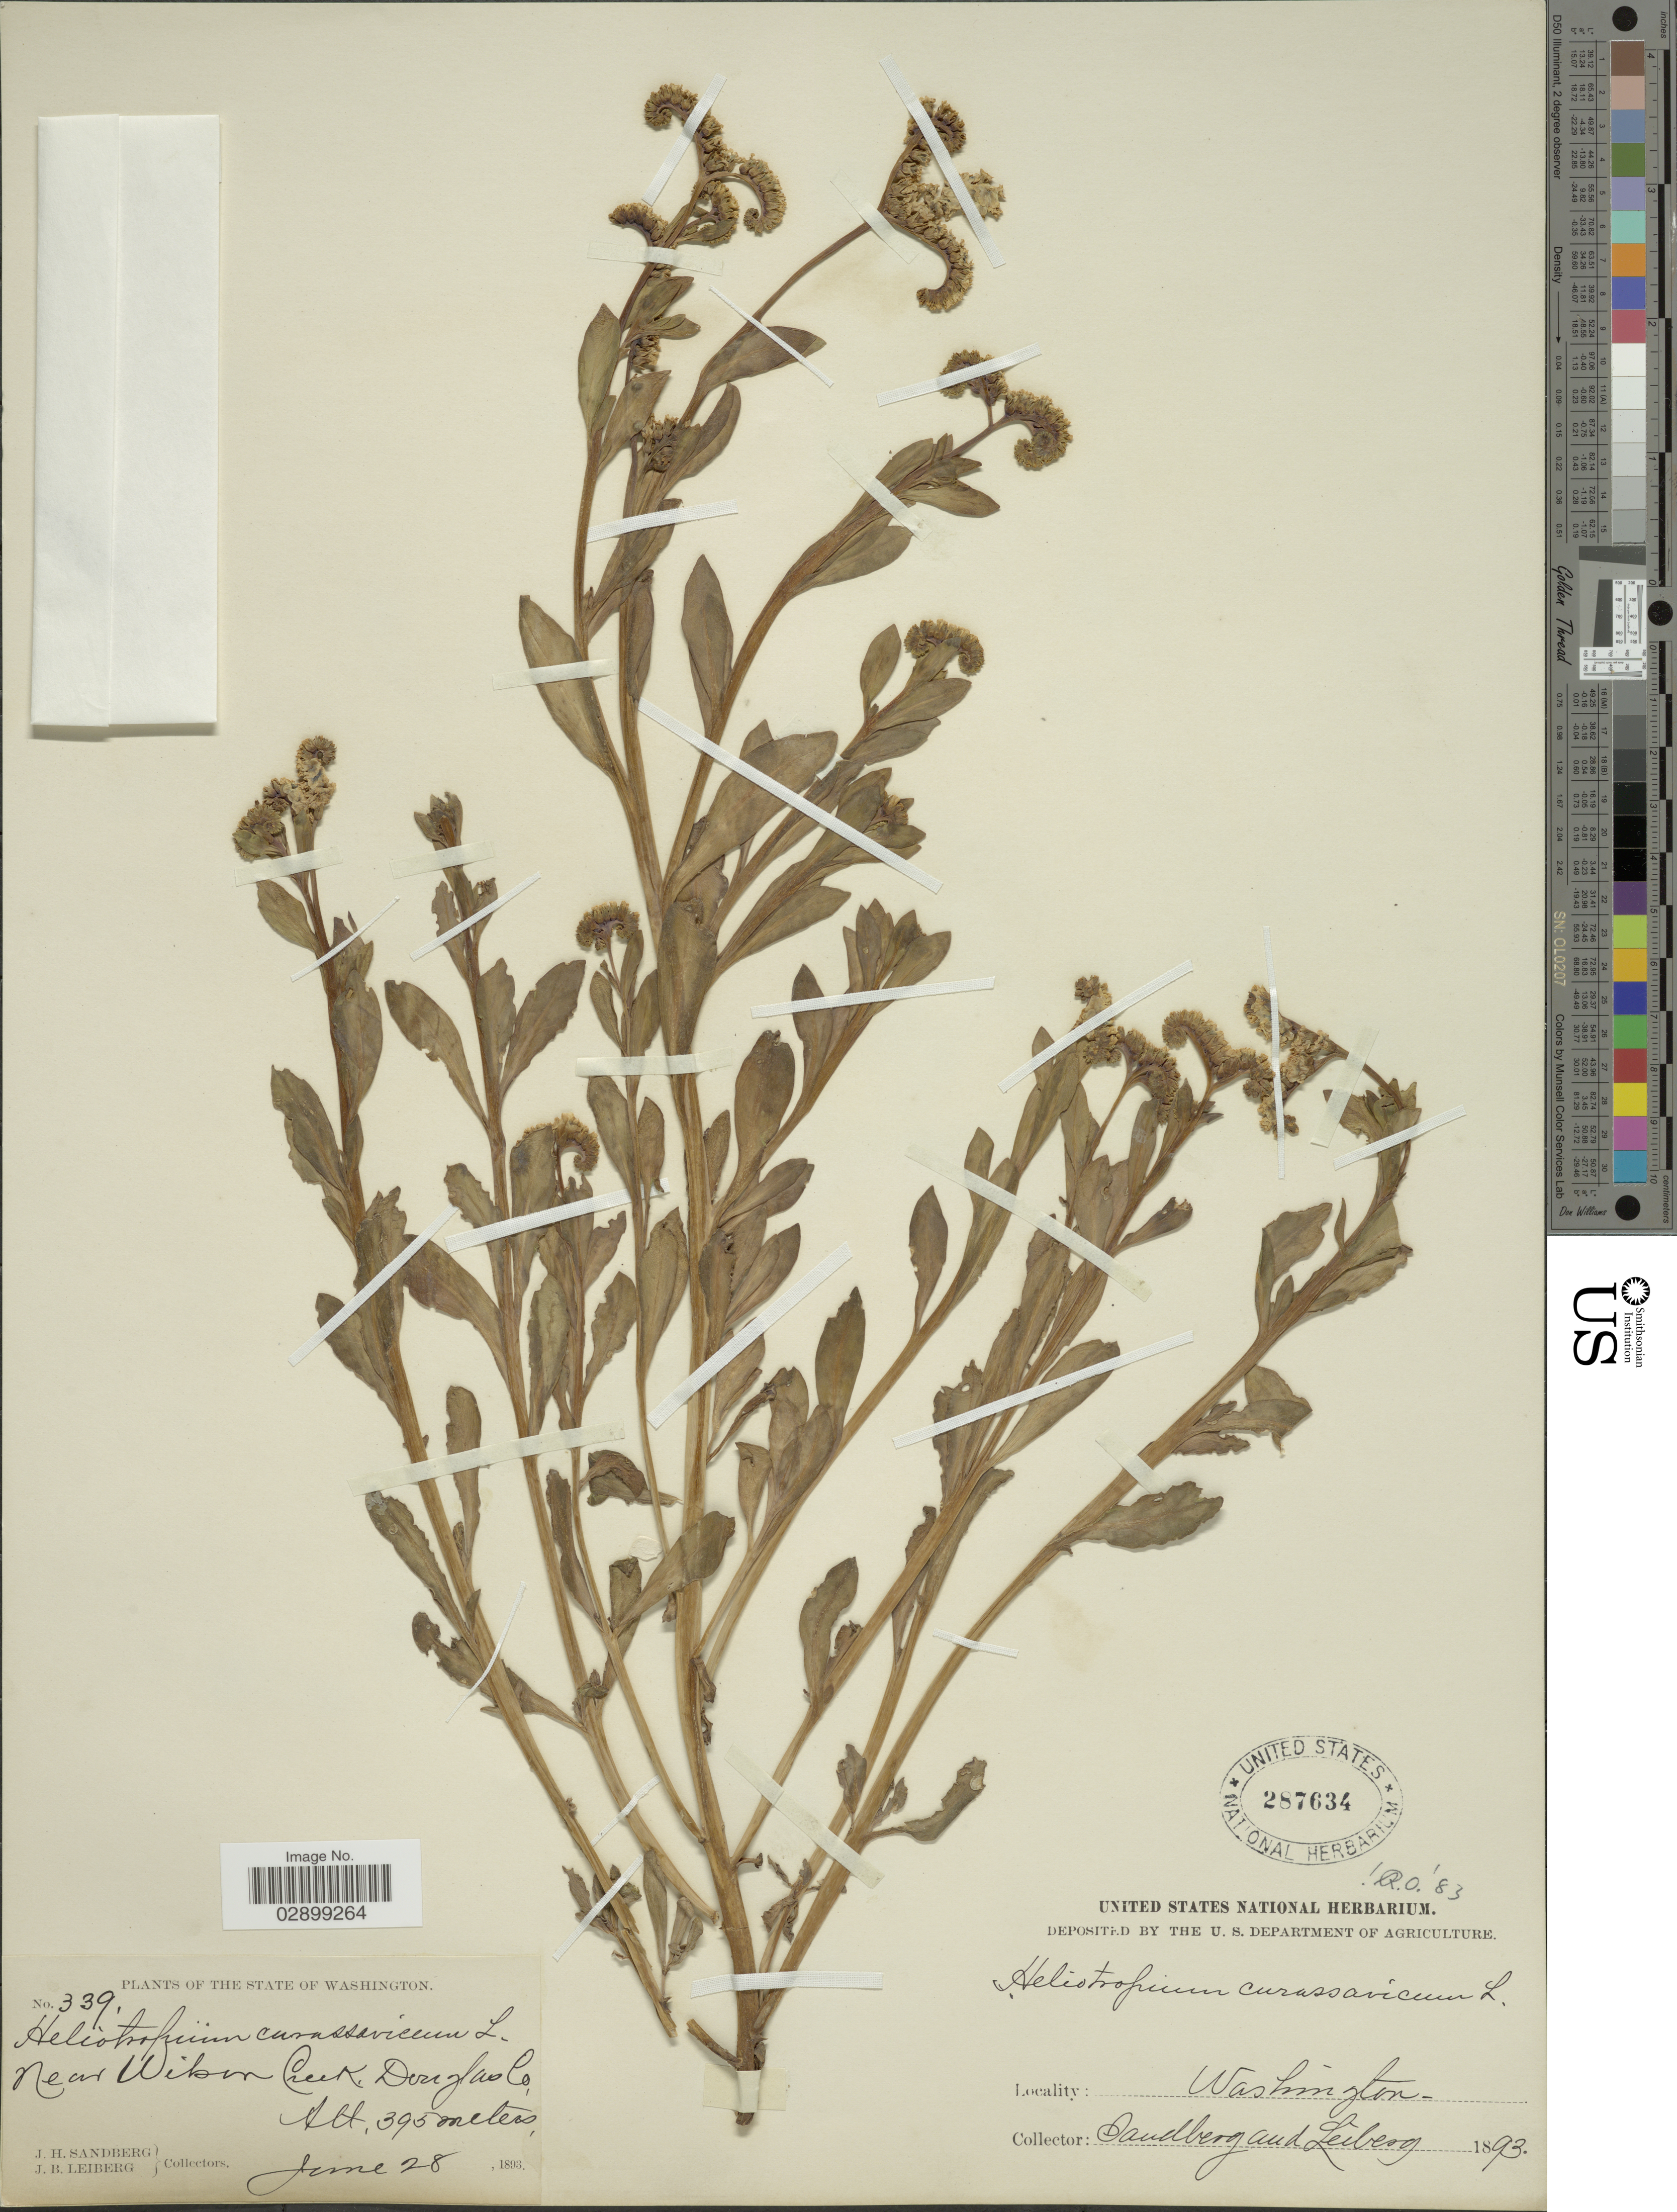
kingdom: Plantae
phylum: Tracheophyta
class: Magnoliopsida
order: Boraginales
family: Heliotropiaceae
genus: Heliotropium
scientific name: Heliotropium curassavicum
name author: L.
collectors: J. H. Sandberg & J. B. Leiberg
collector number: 339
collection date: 1893-06-28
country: United States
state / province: Washington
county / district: Douglas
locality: Near Wilson Creek. Douglas Co.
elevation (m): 395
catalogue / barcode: US 287634